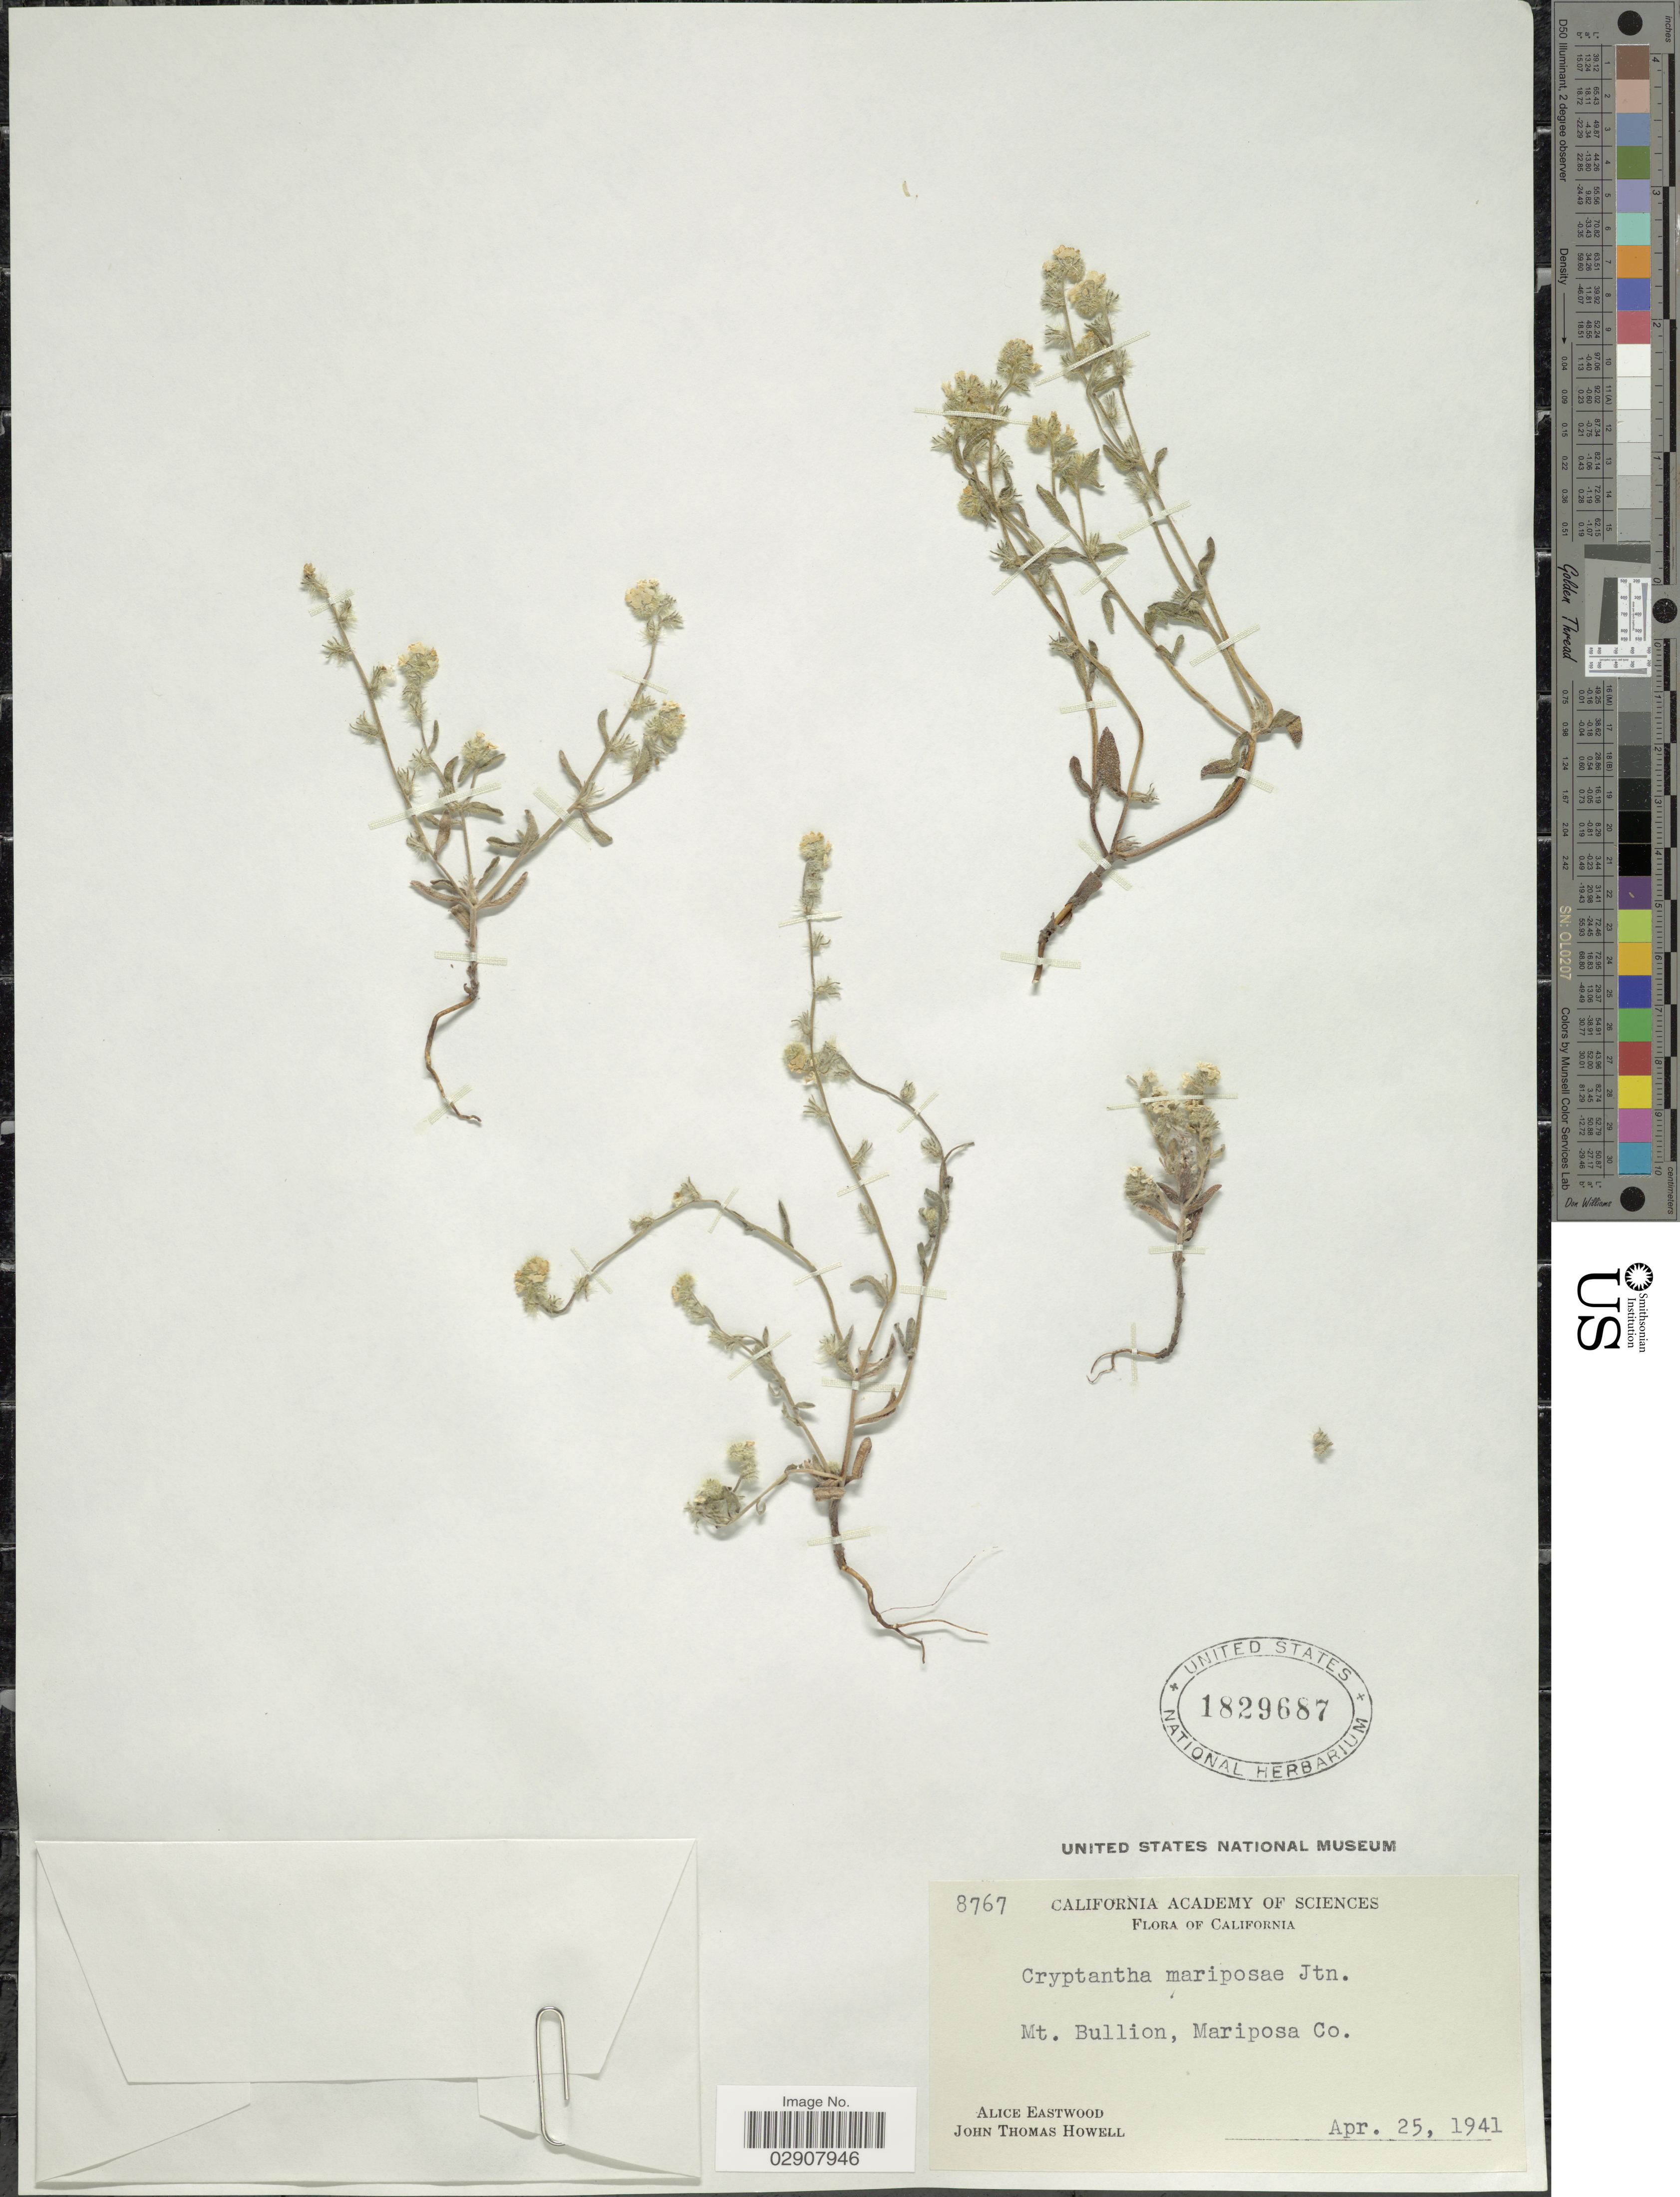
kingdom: Plantae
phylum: Tracheophyta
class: Magnoliopsida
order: Boraginales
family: Boraginaceae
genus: Cryptantha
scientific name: Cryptantha mariposae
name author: I.M. Johnst.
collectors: A. Eastwood & J. T. Howell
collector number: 8767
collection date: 1941-04-25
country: United States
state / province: California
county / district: Mariposa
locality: Mt. Bullion, Mariposa Co.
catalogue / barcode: US 1829687